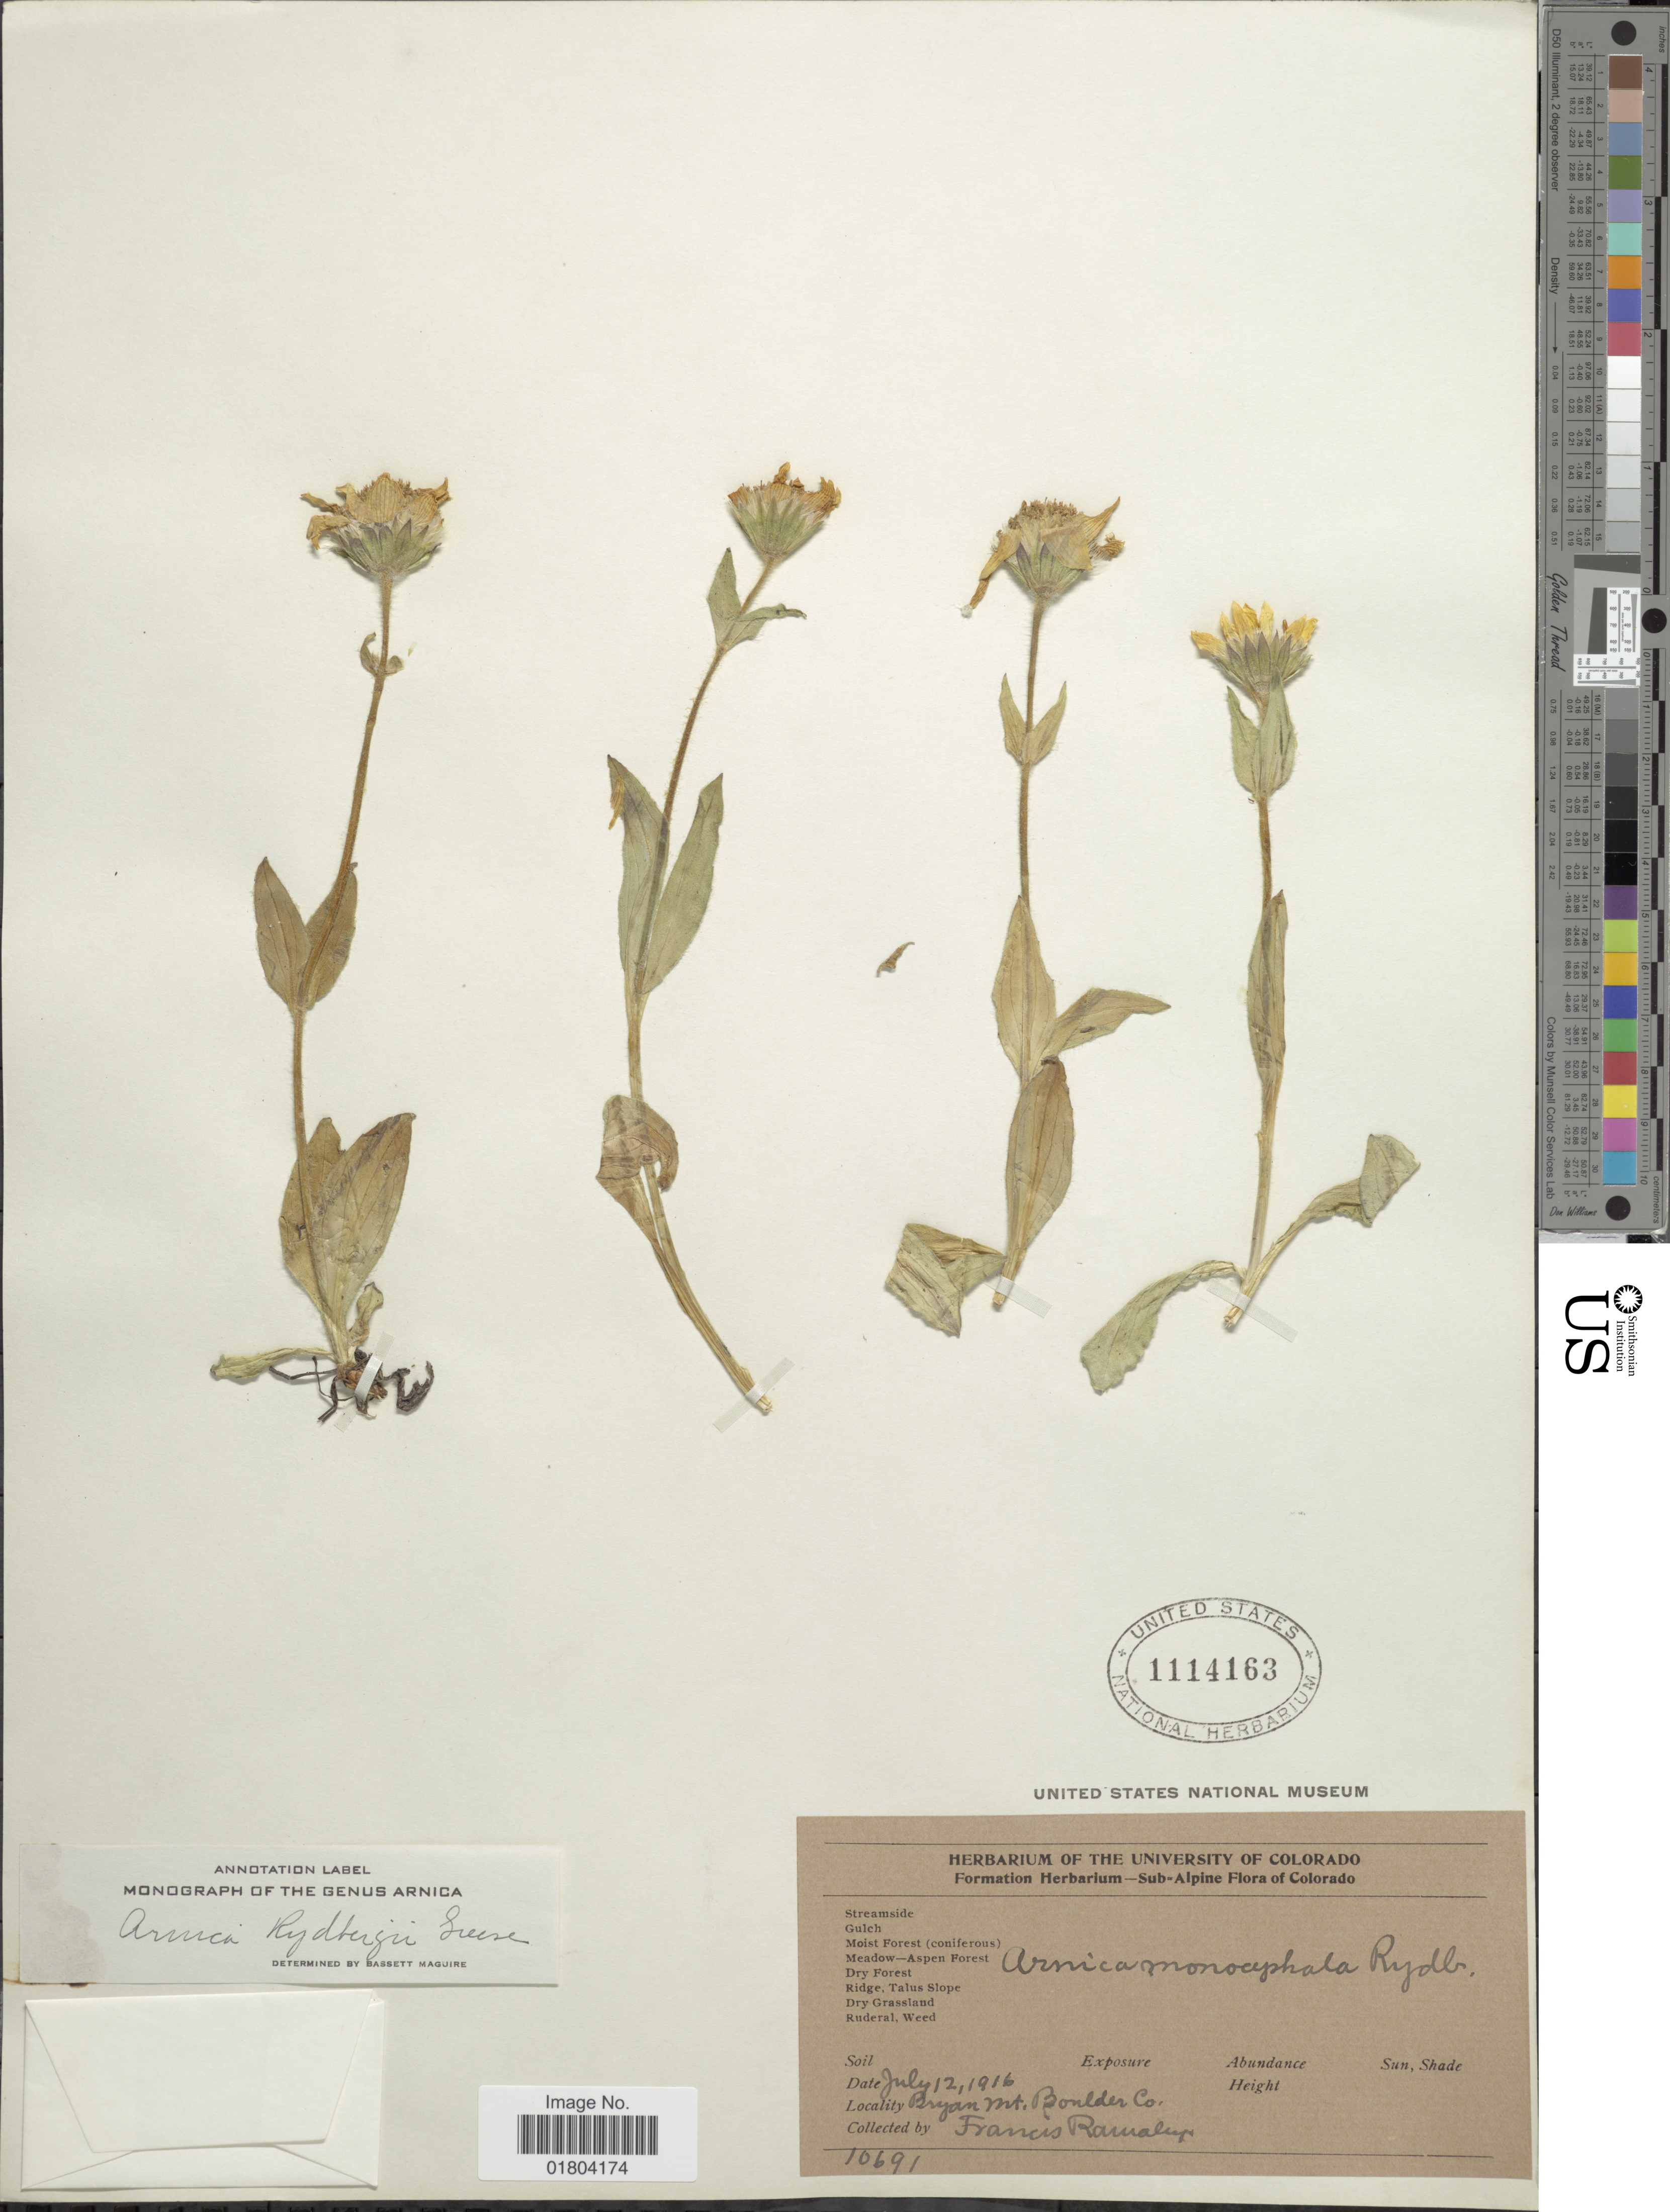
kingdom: Plantae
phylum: Tracheophyta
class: Magnoliopsida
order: Asterales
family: Asteraceae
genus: Arnica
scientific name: Arnica rydbergii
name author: Greene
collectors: F. Ramaley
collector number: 10691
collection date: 1916-07-12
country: United States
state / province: Colorado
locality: Bryan Mt. Boulder Co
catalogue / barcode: US 1114163